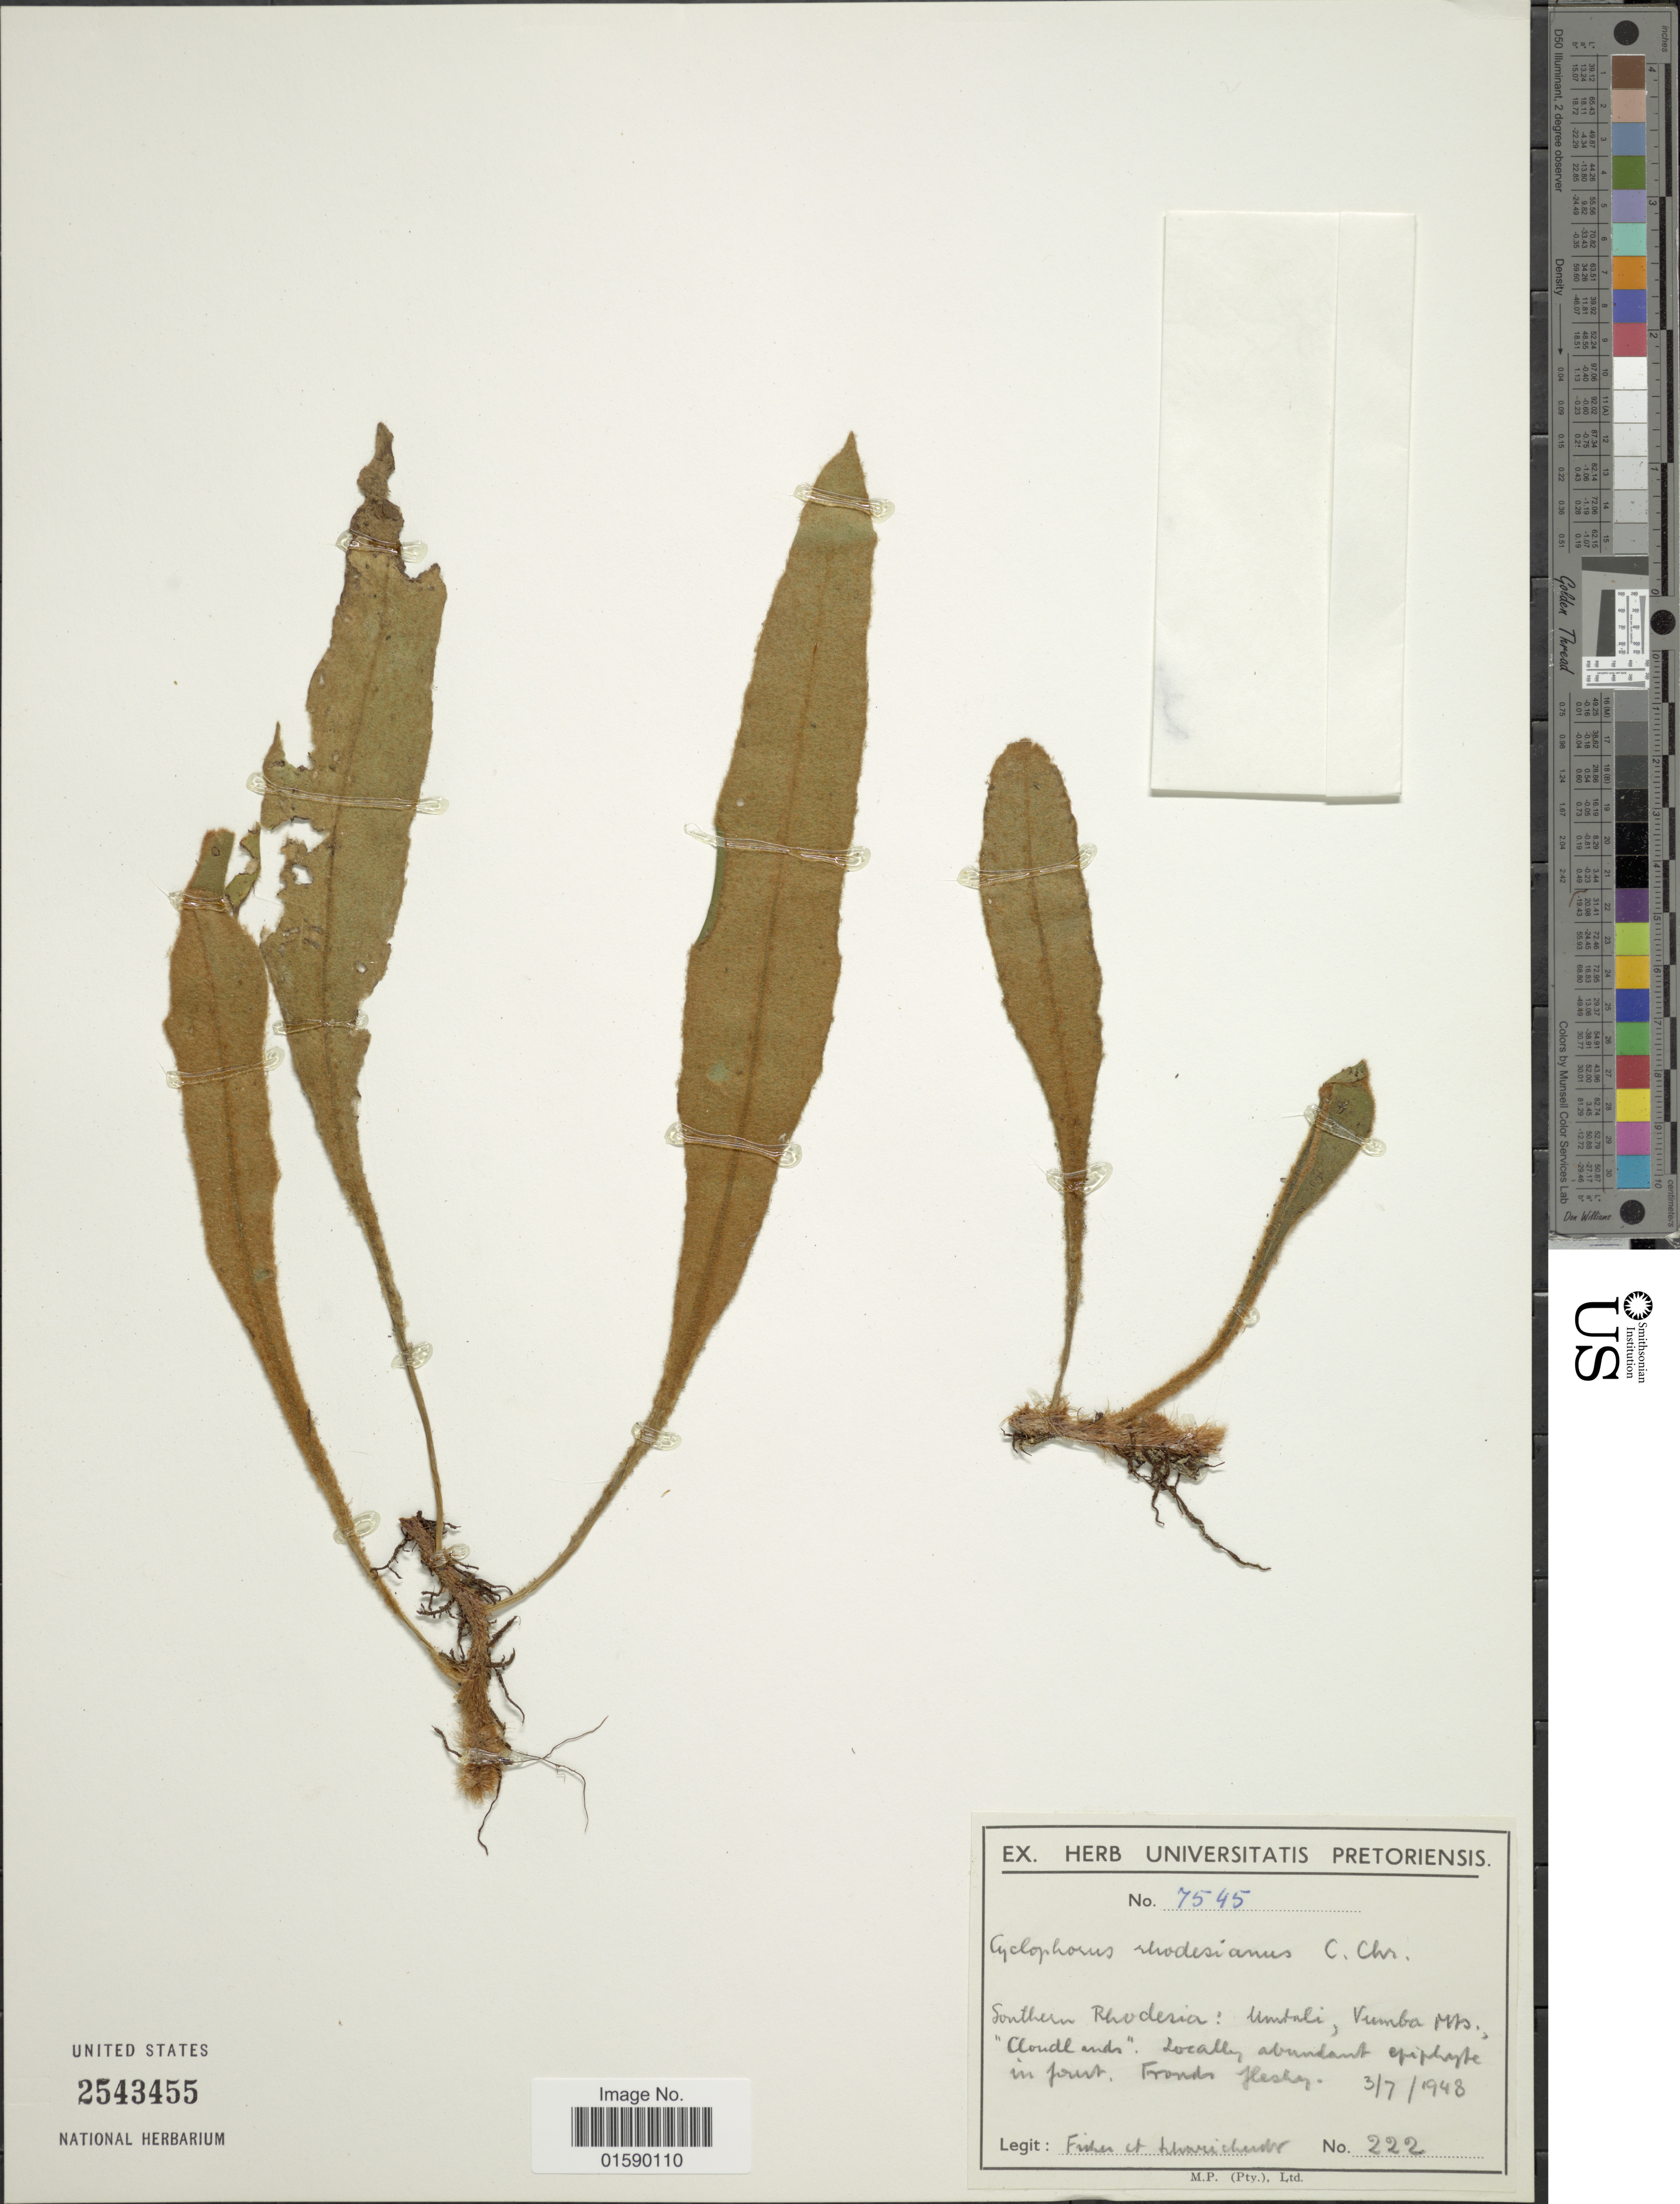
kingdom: Plantae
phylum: Tracheophyta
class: Polypodiopsida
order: Polypodiales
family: Polypodiaceae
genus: Pyrrosia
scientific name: Pyrrosia rhodesiana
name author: (C. Chr.) Schelpe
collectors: -- Fisher & Collector illegible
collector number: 222/7545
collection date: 1948-07-03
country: Zimbabwe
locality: Southern Rhodesia: Umtali, Vumba Mts.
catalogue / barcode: US 2543455